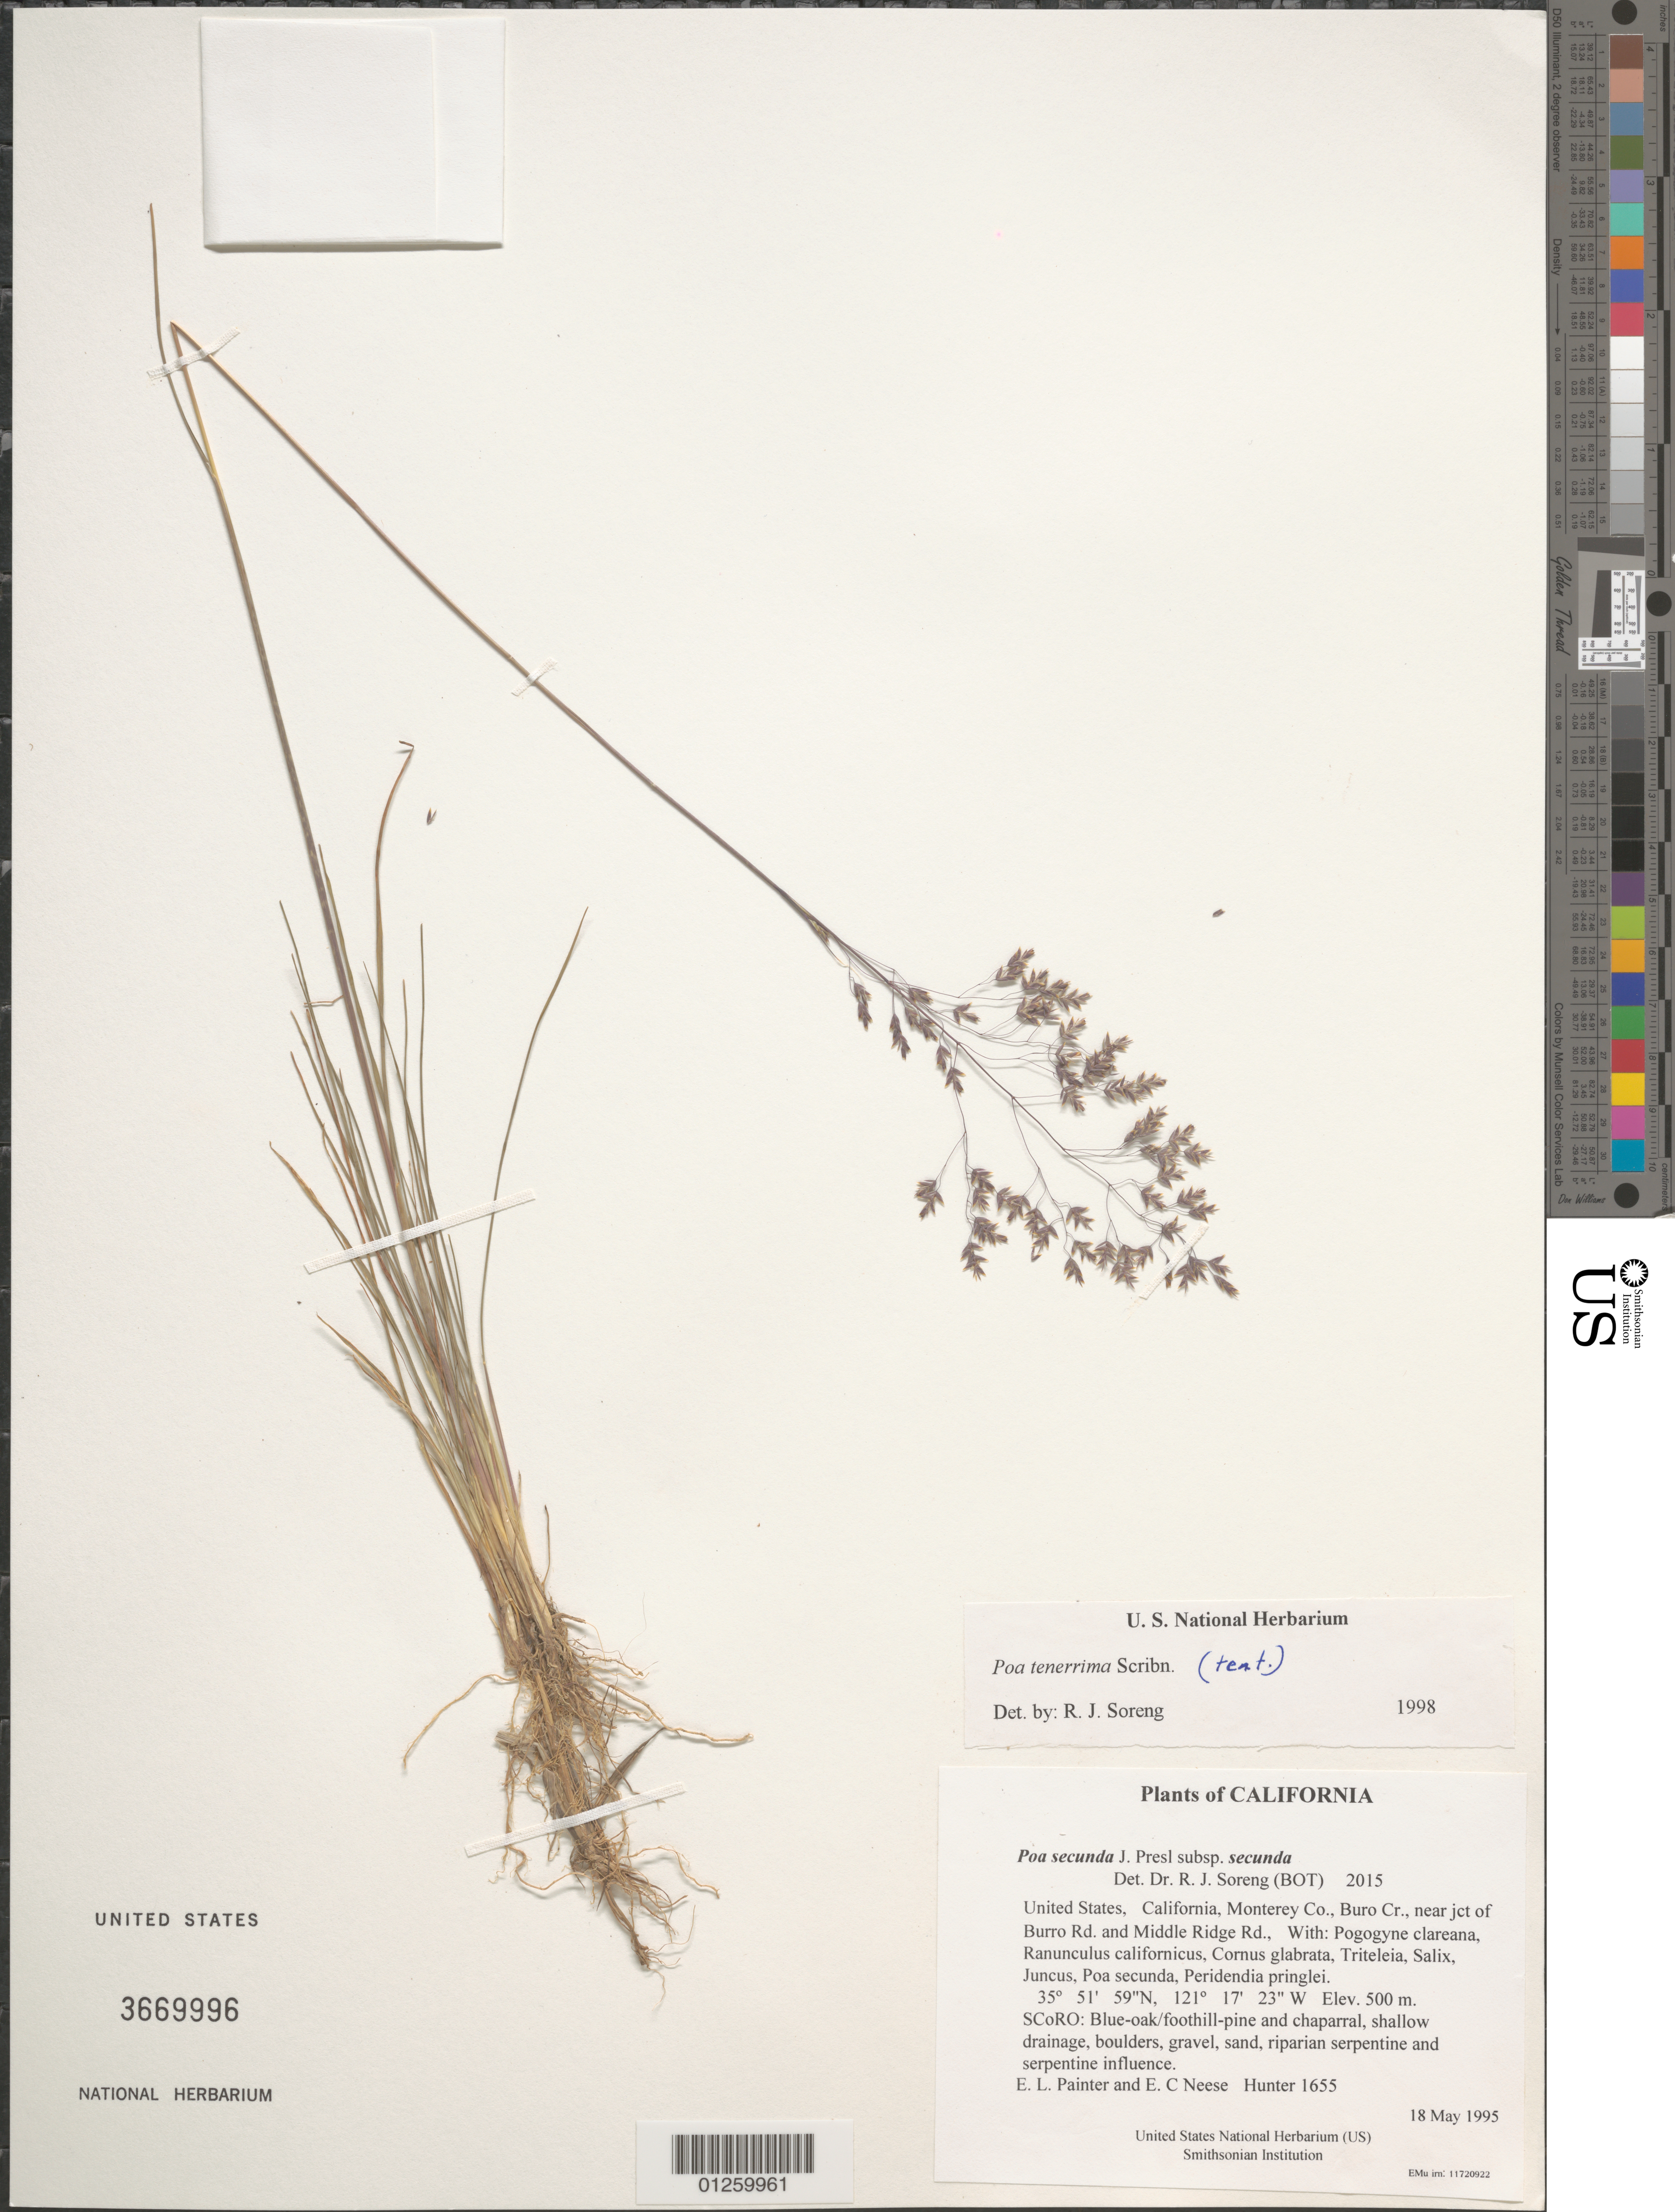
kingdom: Plantae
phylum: Tracheophyta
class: Liliopsida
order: Poales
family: Poaceae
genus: Poa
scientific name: Poa secunda subsp. secunda var. gracillima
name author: (Vasey) Soreng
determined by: Soreng, Robert J., Research Associate (BOT), Smithsonian Institution - National Museum of Natural History (UNITED STATES)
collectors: E. L. Painter & E. C Neese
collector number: Fort Hunter Liggett 1655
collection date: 1995-05-18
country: United States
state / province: California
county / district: Monterey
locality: Buro Cr., near jct of Burro Rd. and Middle Ridge Rd.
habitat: SCoRO: Blue-oak/foothill-pine and chaparral, shallow drainage, boulders, gravel, sand, riparian serpentine and serpentine influence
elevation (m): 500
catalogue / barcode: US 3669996